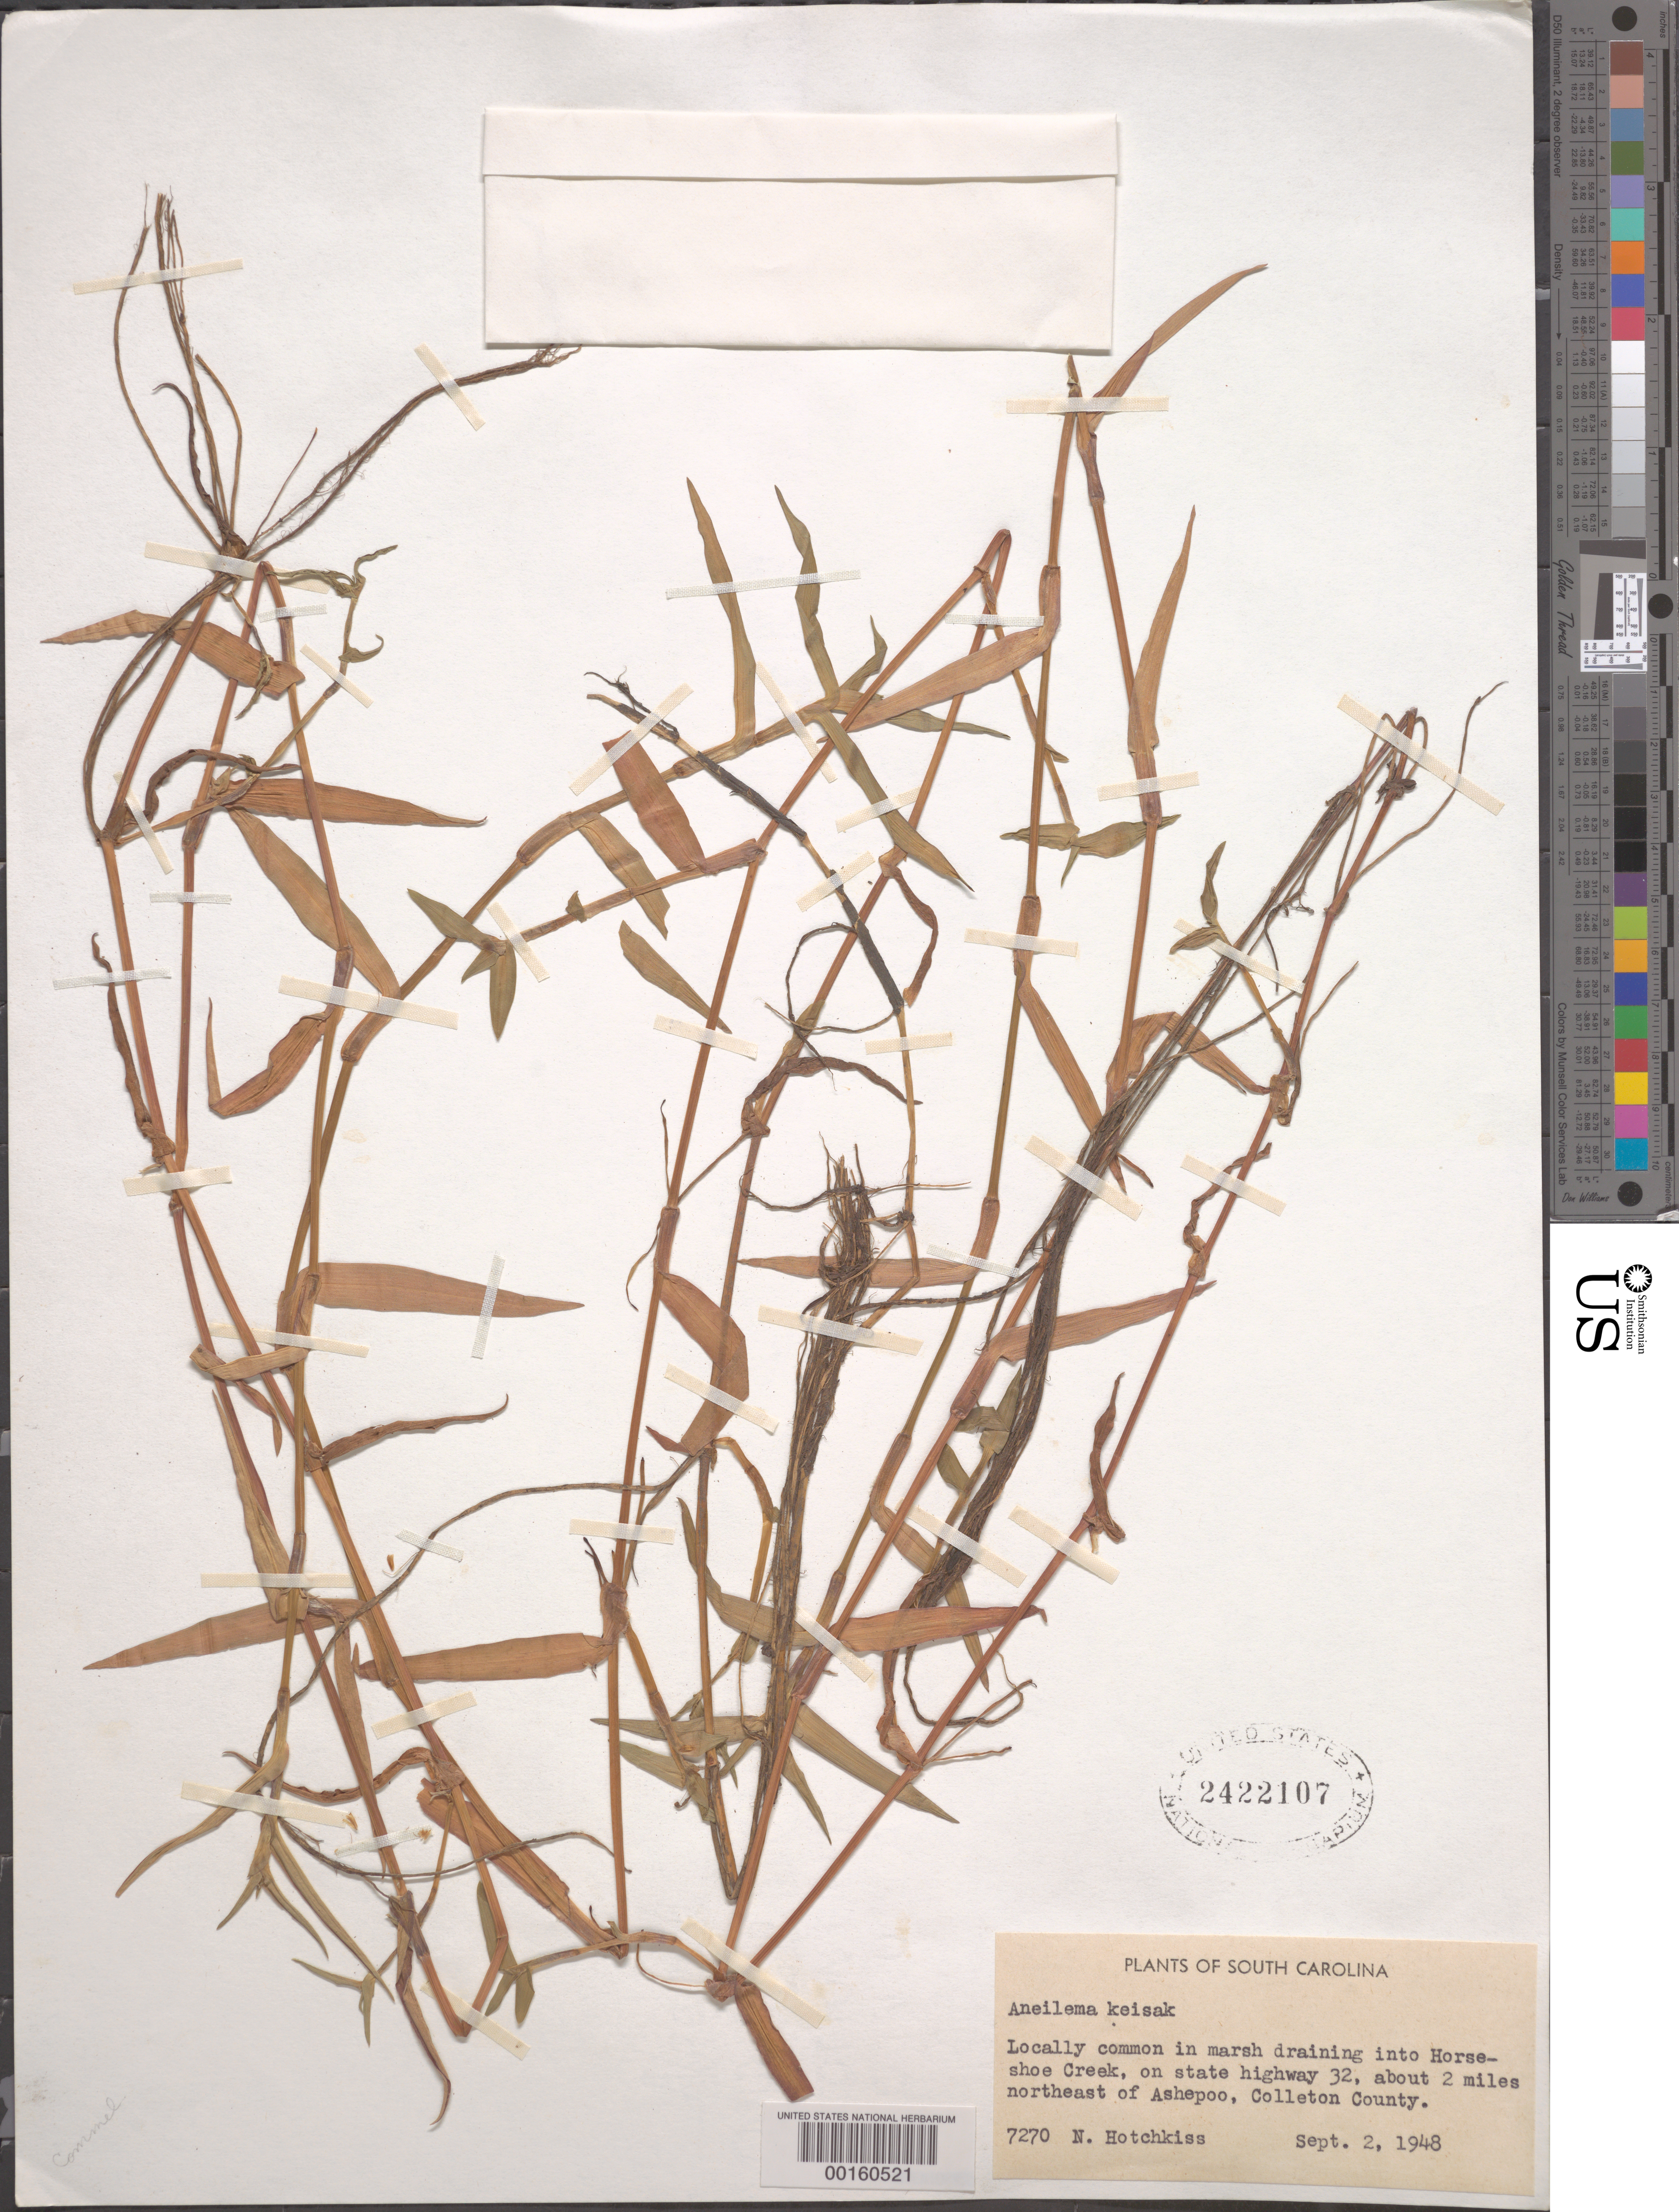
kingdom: Plantae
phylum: Tracheophyta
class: Liliopsida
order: Commelinales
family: Commelinaceae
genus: Murdannia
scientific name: Murdannia keisak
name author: (Hassk.) Hand.-Mazz.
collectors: N. Hotchkiss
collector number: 7270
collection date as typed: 02 Sep 1948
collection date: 1948-09-02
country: United States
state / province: South Carolina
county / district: Colleton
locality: N.e. of ashepo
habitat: Marsh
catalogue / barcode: US 2422107